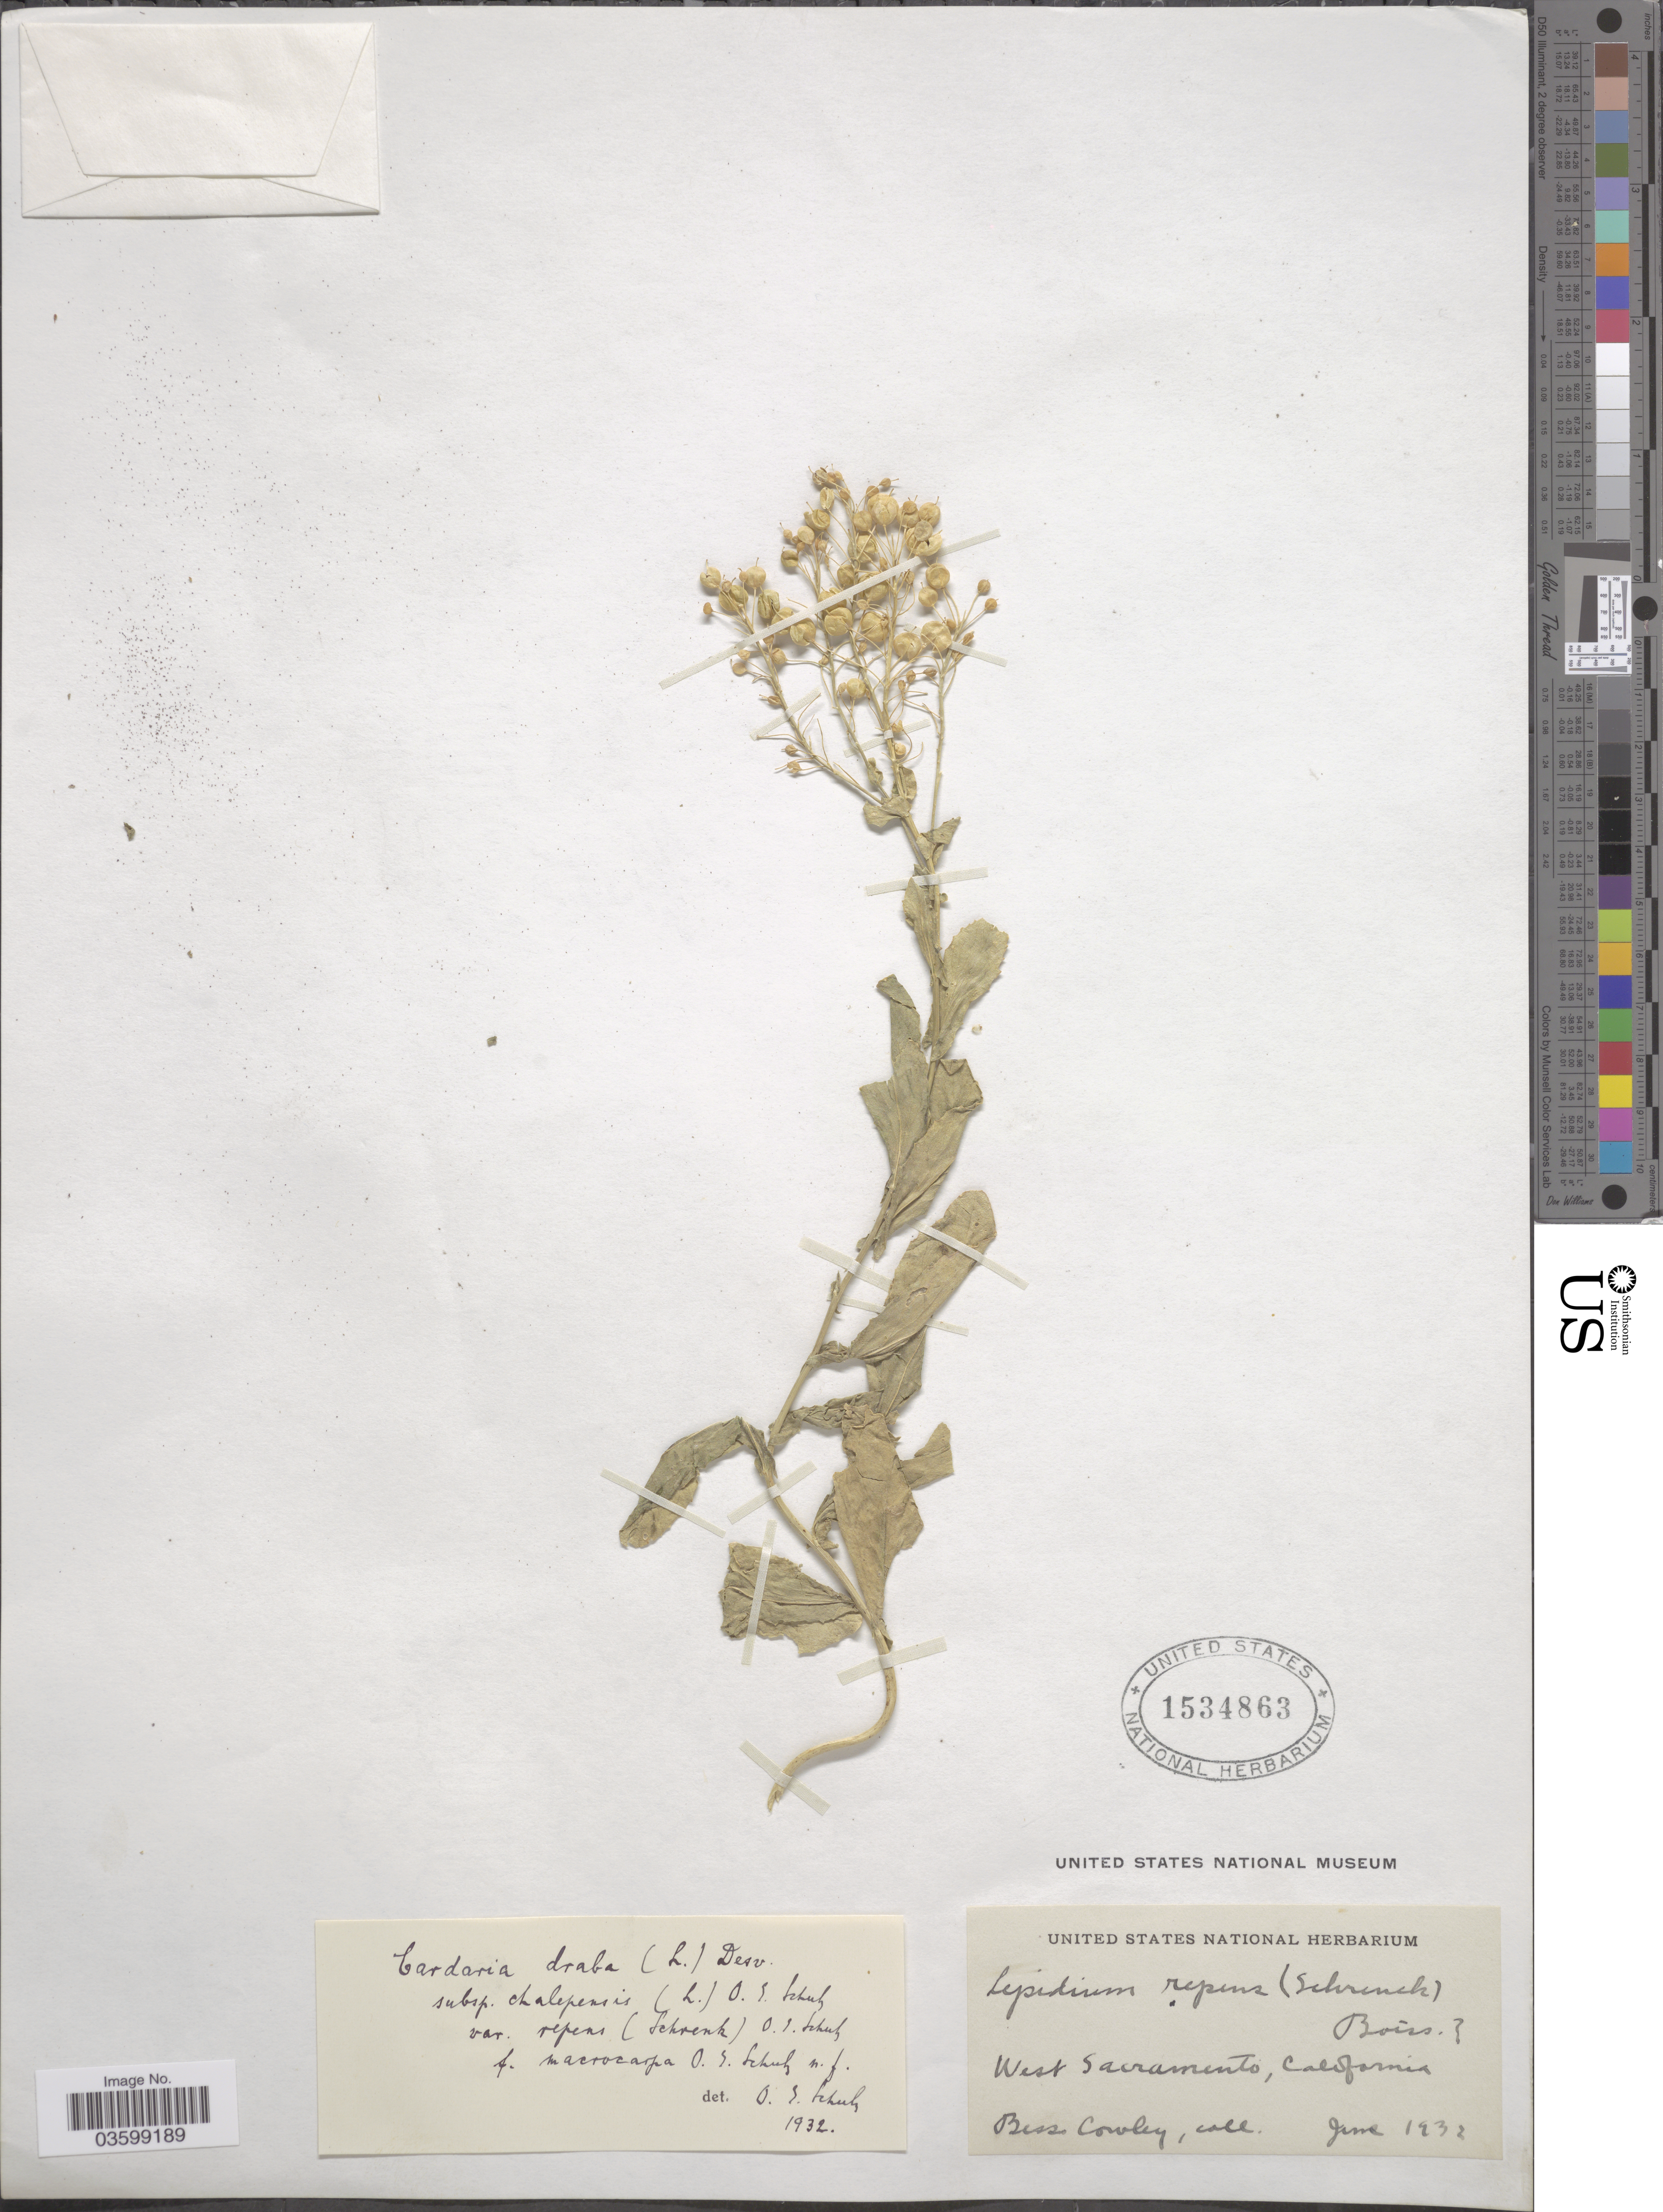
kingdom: Plantae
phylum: Tracheophyta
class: Magnoliopsida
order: Brassicales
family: Brassicaceae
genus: Lepidium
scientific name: Lepidium repens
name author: (Schrenk) Boiss.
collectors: B. Cowley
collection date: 1932-06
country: United States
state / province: California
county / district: Sacramento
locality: West Sacramento.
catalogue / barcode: US 1534863